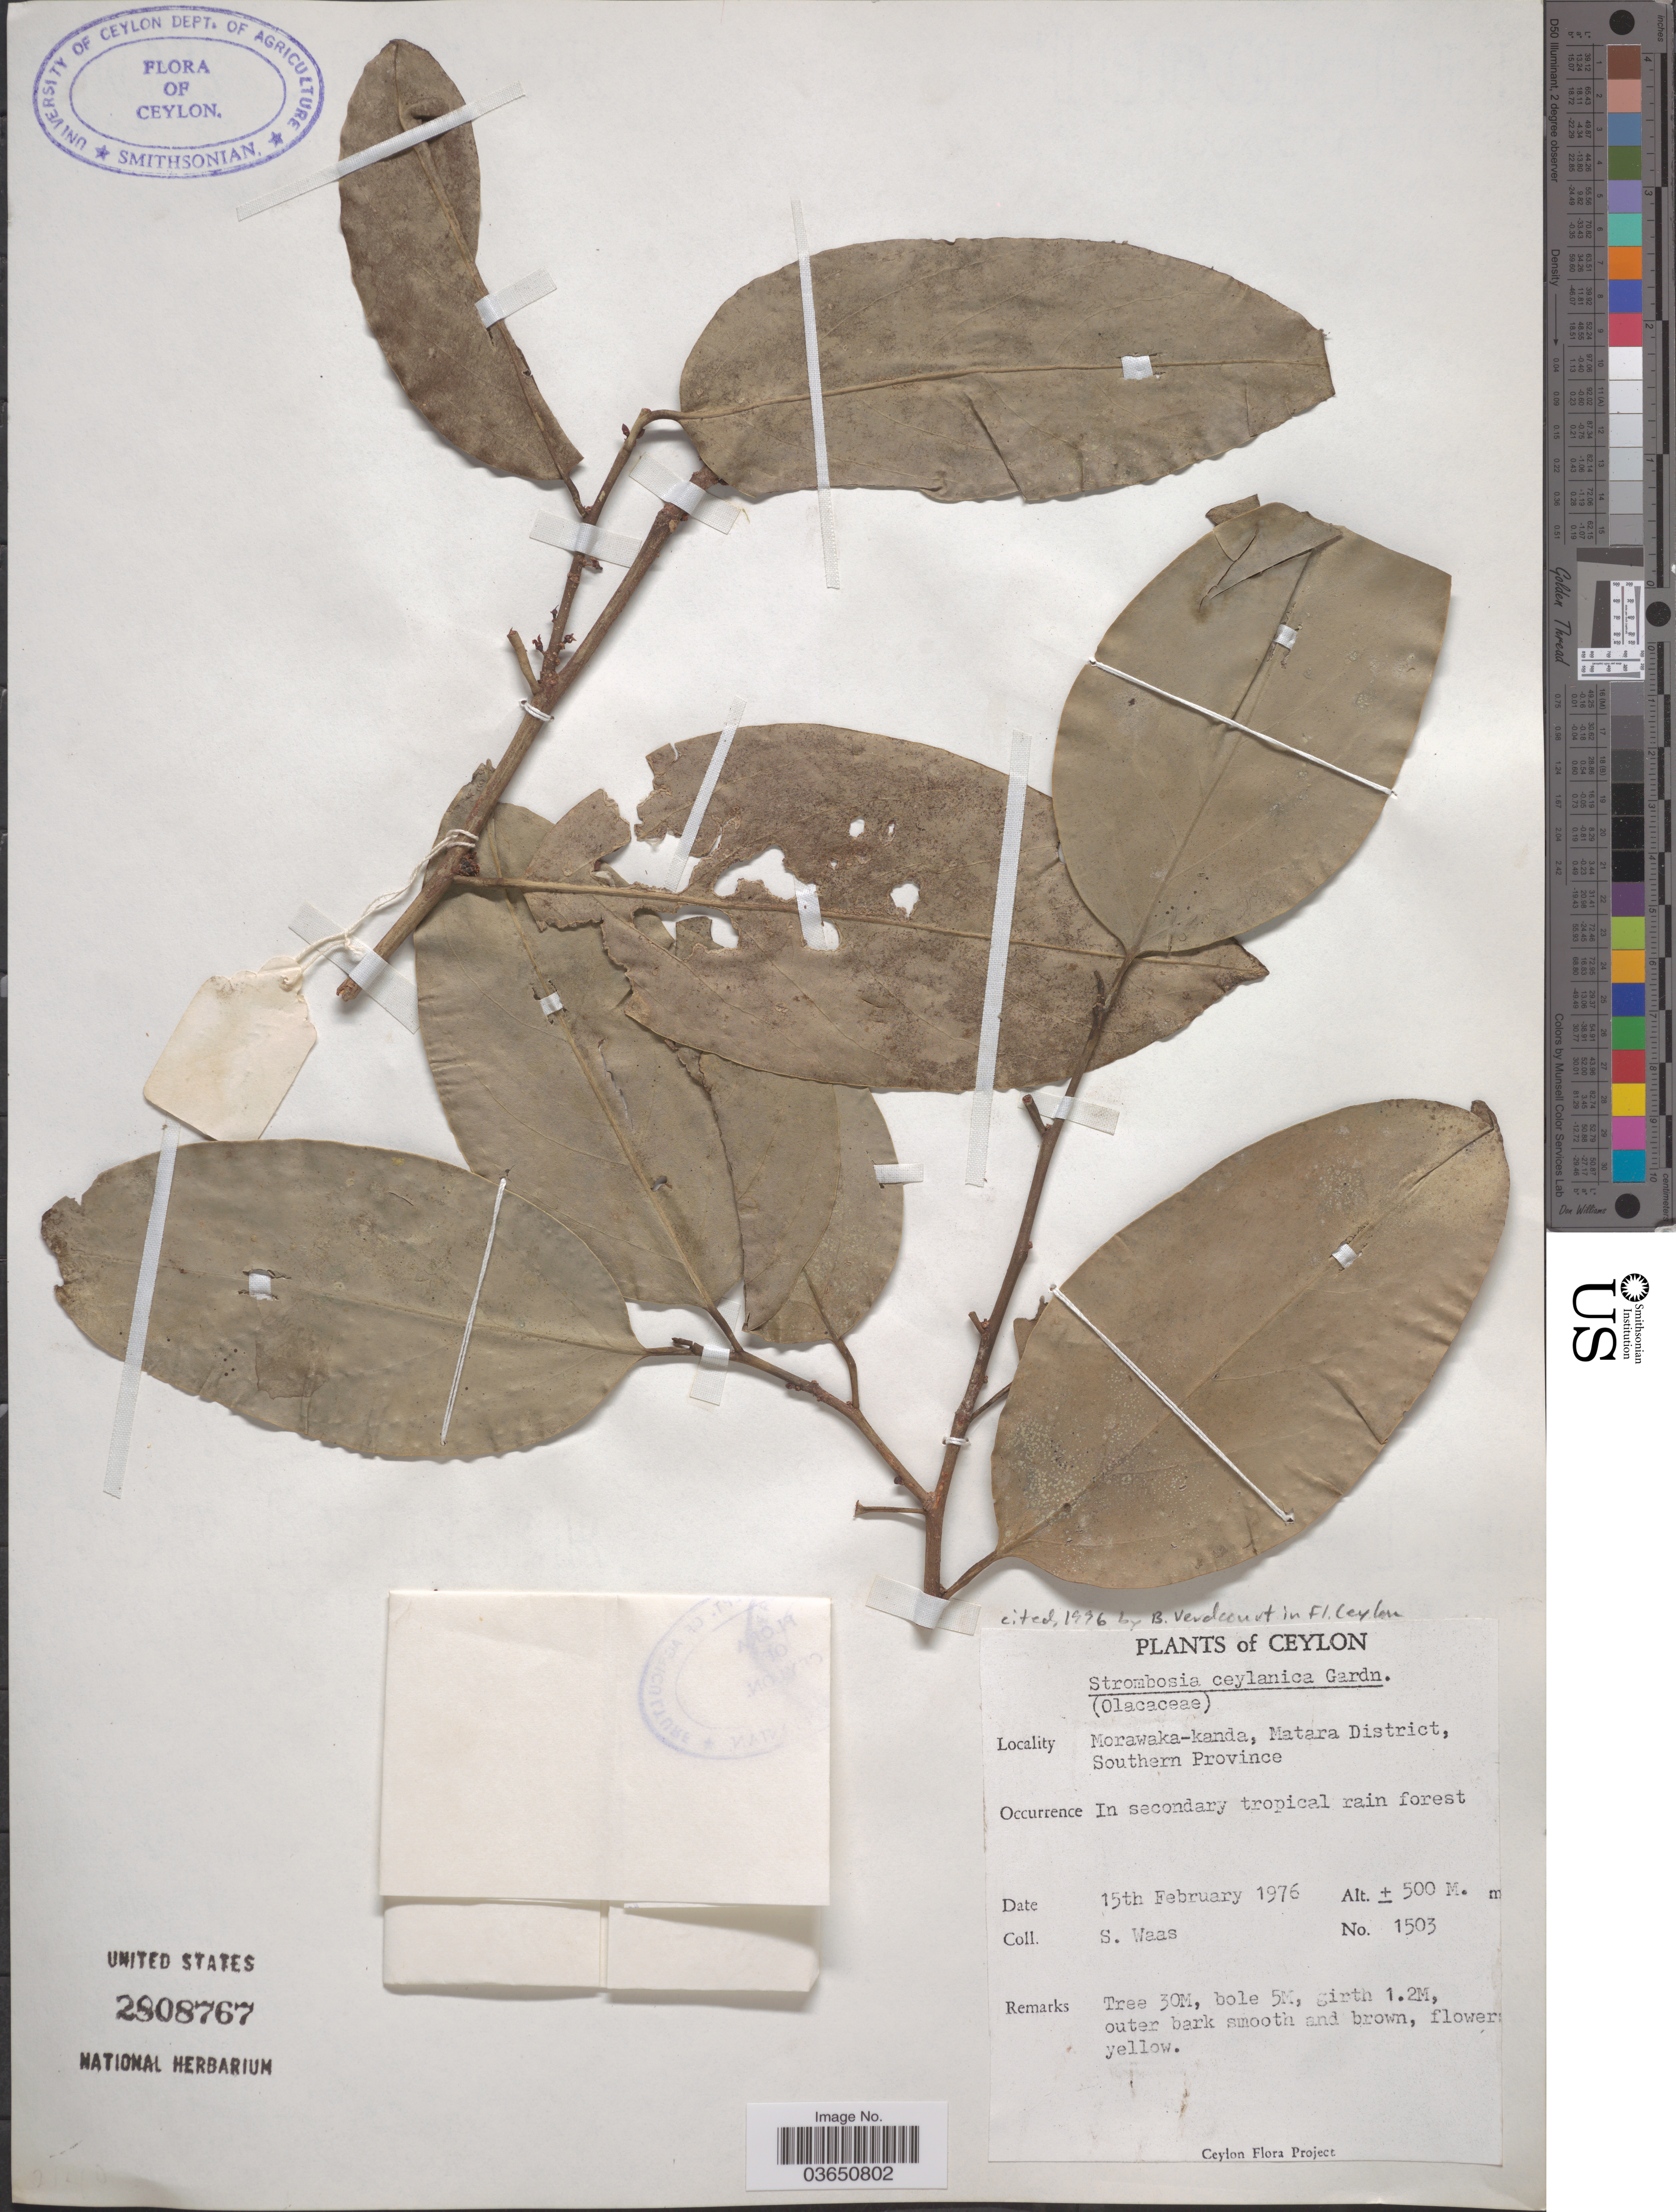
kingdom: Plantae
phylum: Tracheophyta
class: Magnoliopsida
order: Santalales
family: Strombosiaceae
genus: Strombosia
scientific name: Strombosia ceylanica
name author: Gardner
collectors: S. Waas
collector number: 1503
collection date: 1976-02-15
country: Sri Lanka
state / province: Southern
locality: Ceylon. Morawaka-kanda, Matara District.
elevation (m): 500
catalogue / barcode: US 2808767